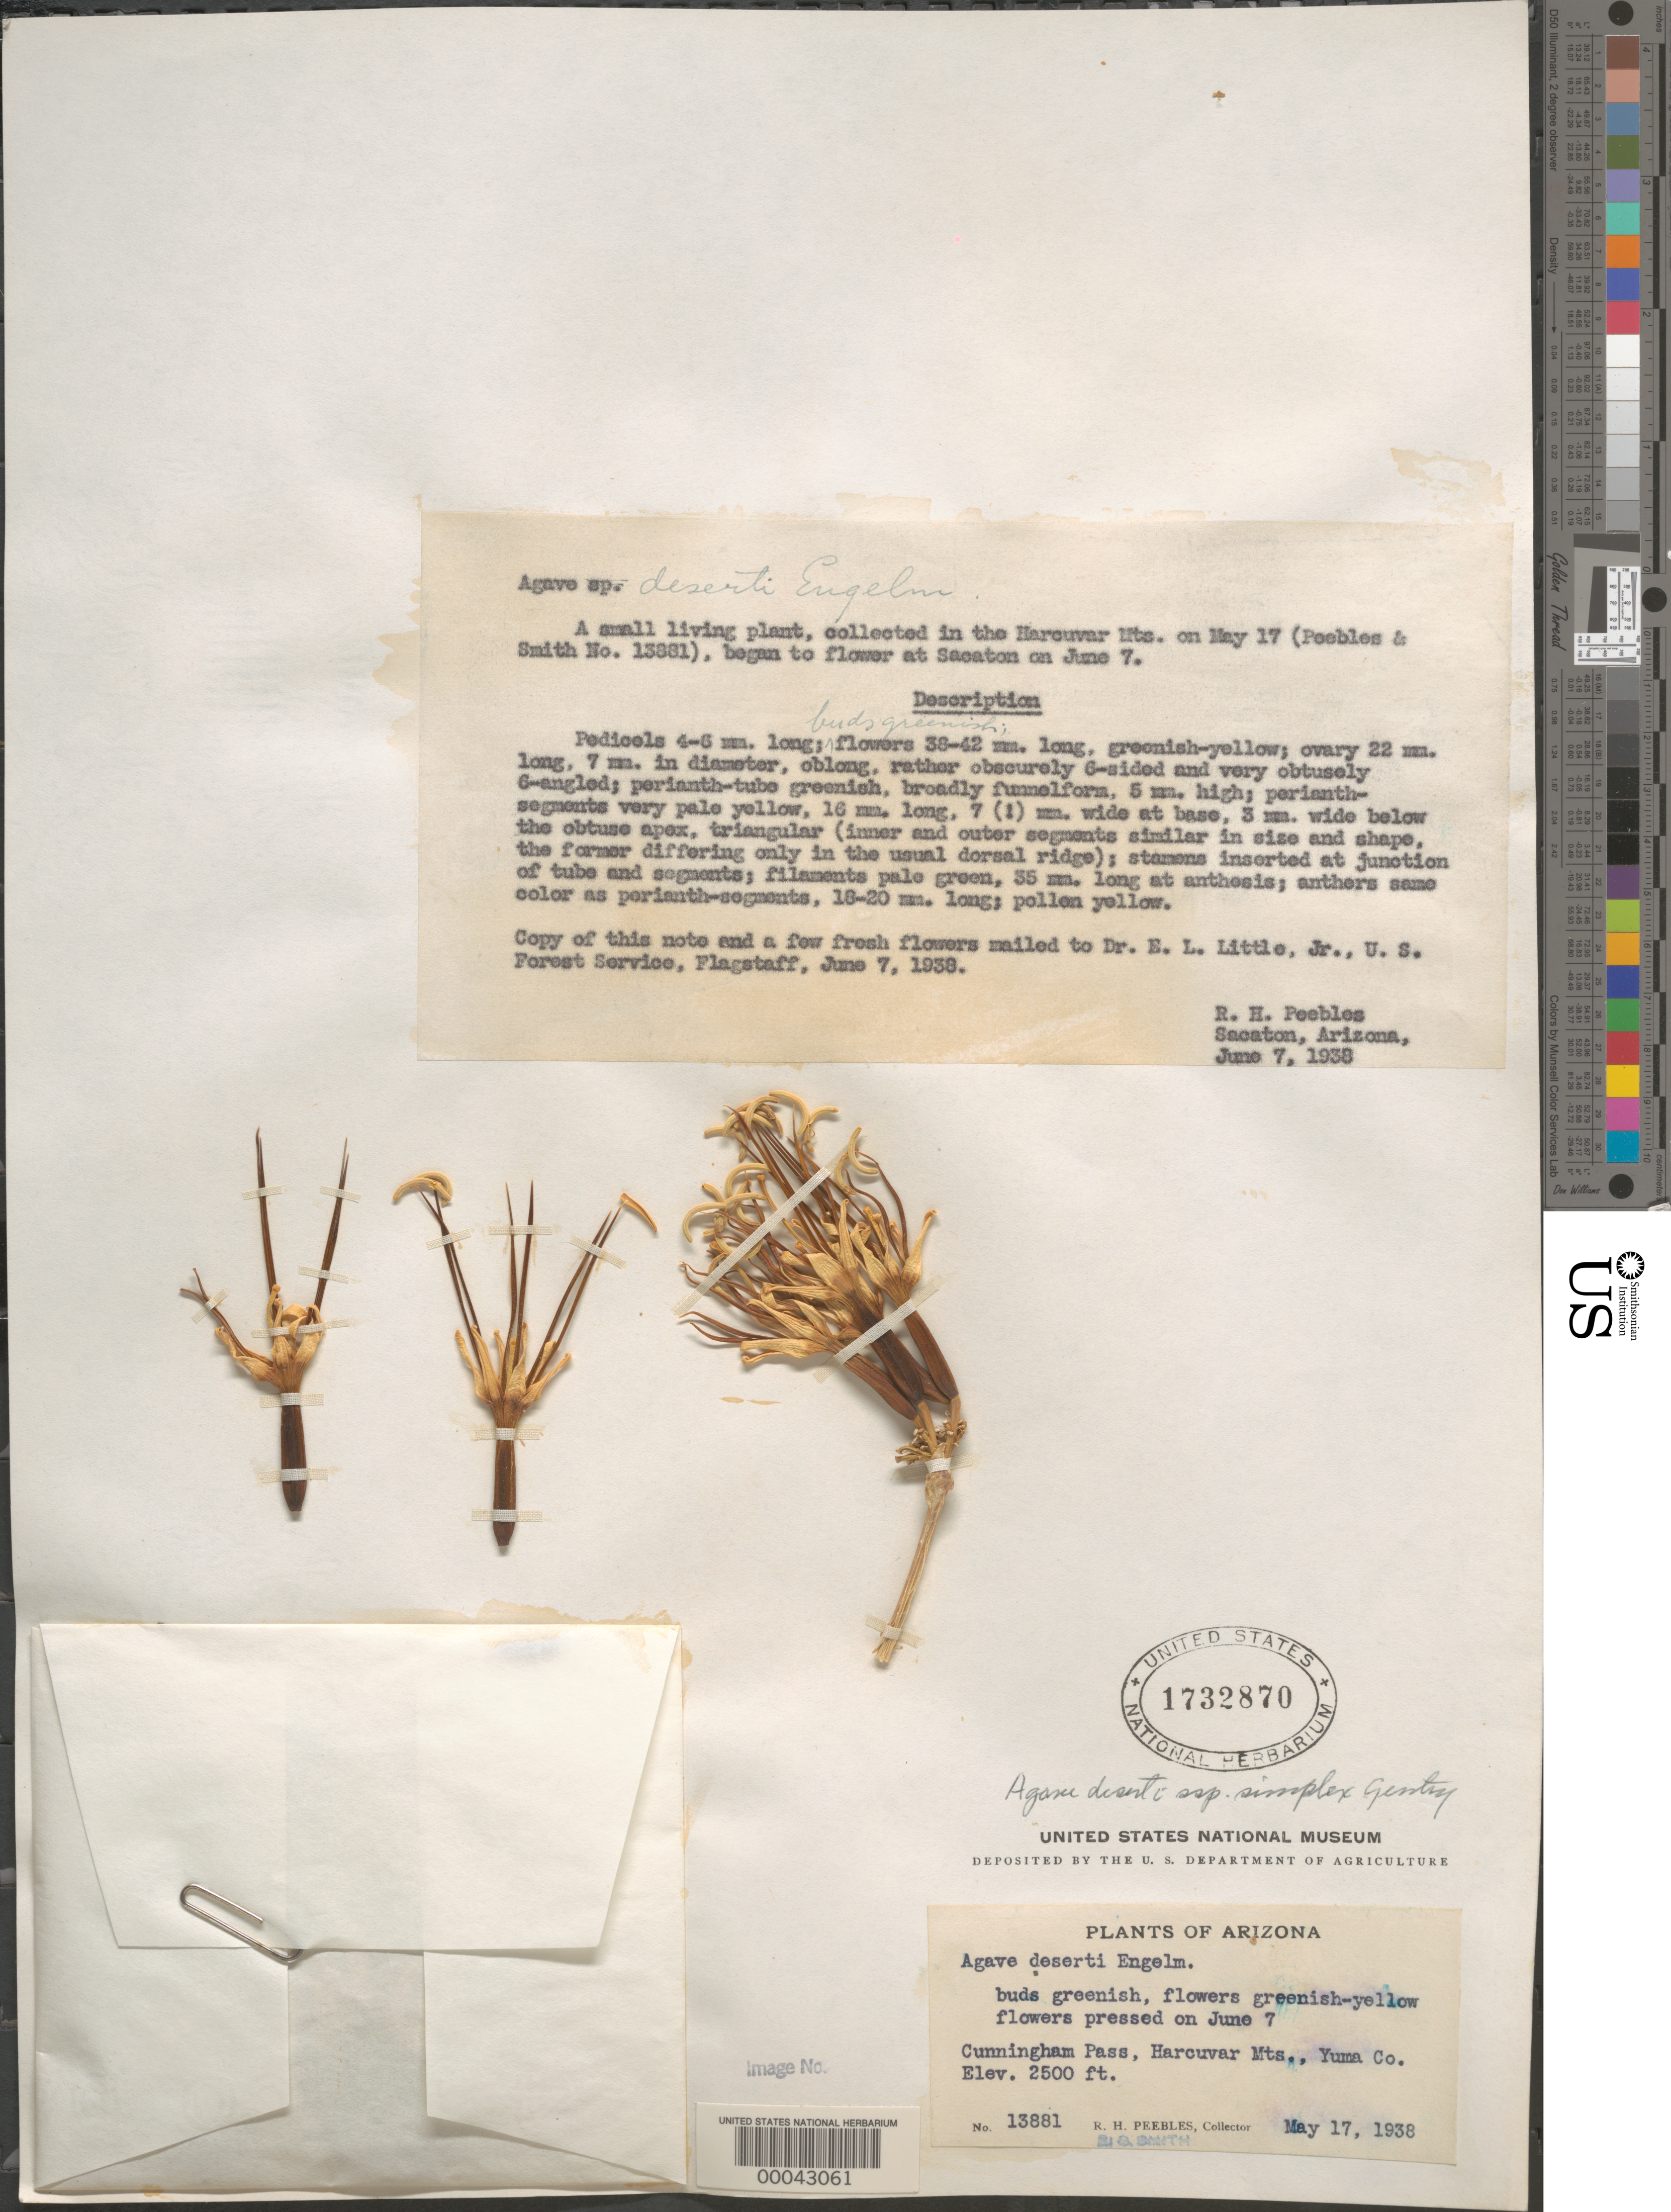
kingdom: Plantae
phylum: Tracheophyta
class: Liliopsida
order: Asparagales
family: Asparagaceae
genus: Agave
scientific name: Agave simplex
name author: (Gentry) Salywon & W. C. Hodgs.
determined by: Salywon, A. M., (ASU)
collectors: R. H. Peebles & E. G. Smith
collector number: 13881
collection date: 1938-05-17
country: United States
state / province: Arizona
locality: Cunningham Pass, Harcuvar Mts., Yuma Co.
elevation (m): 762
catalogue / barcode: US 1732870